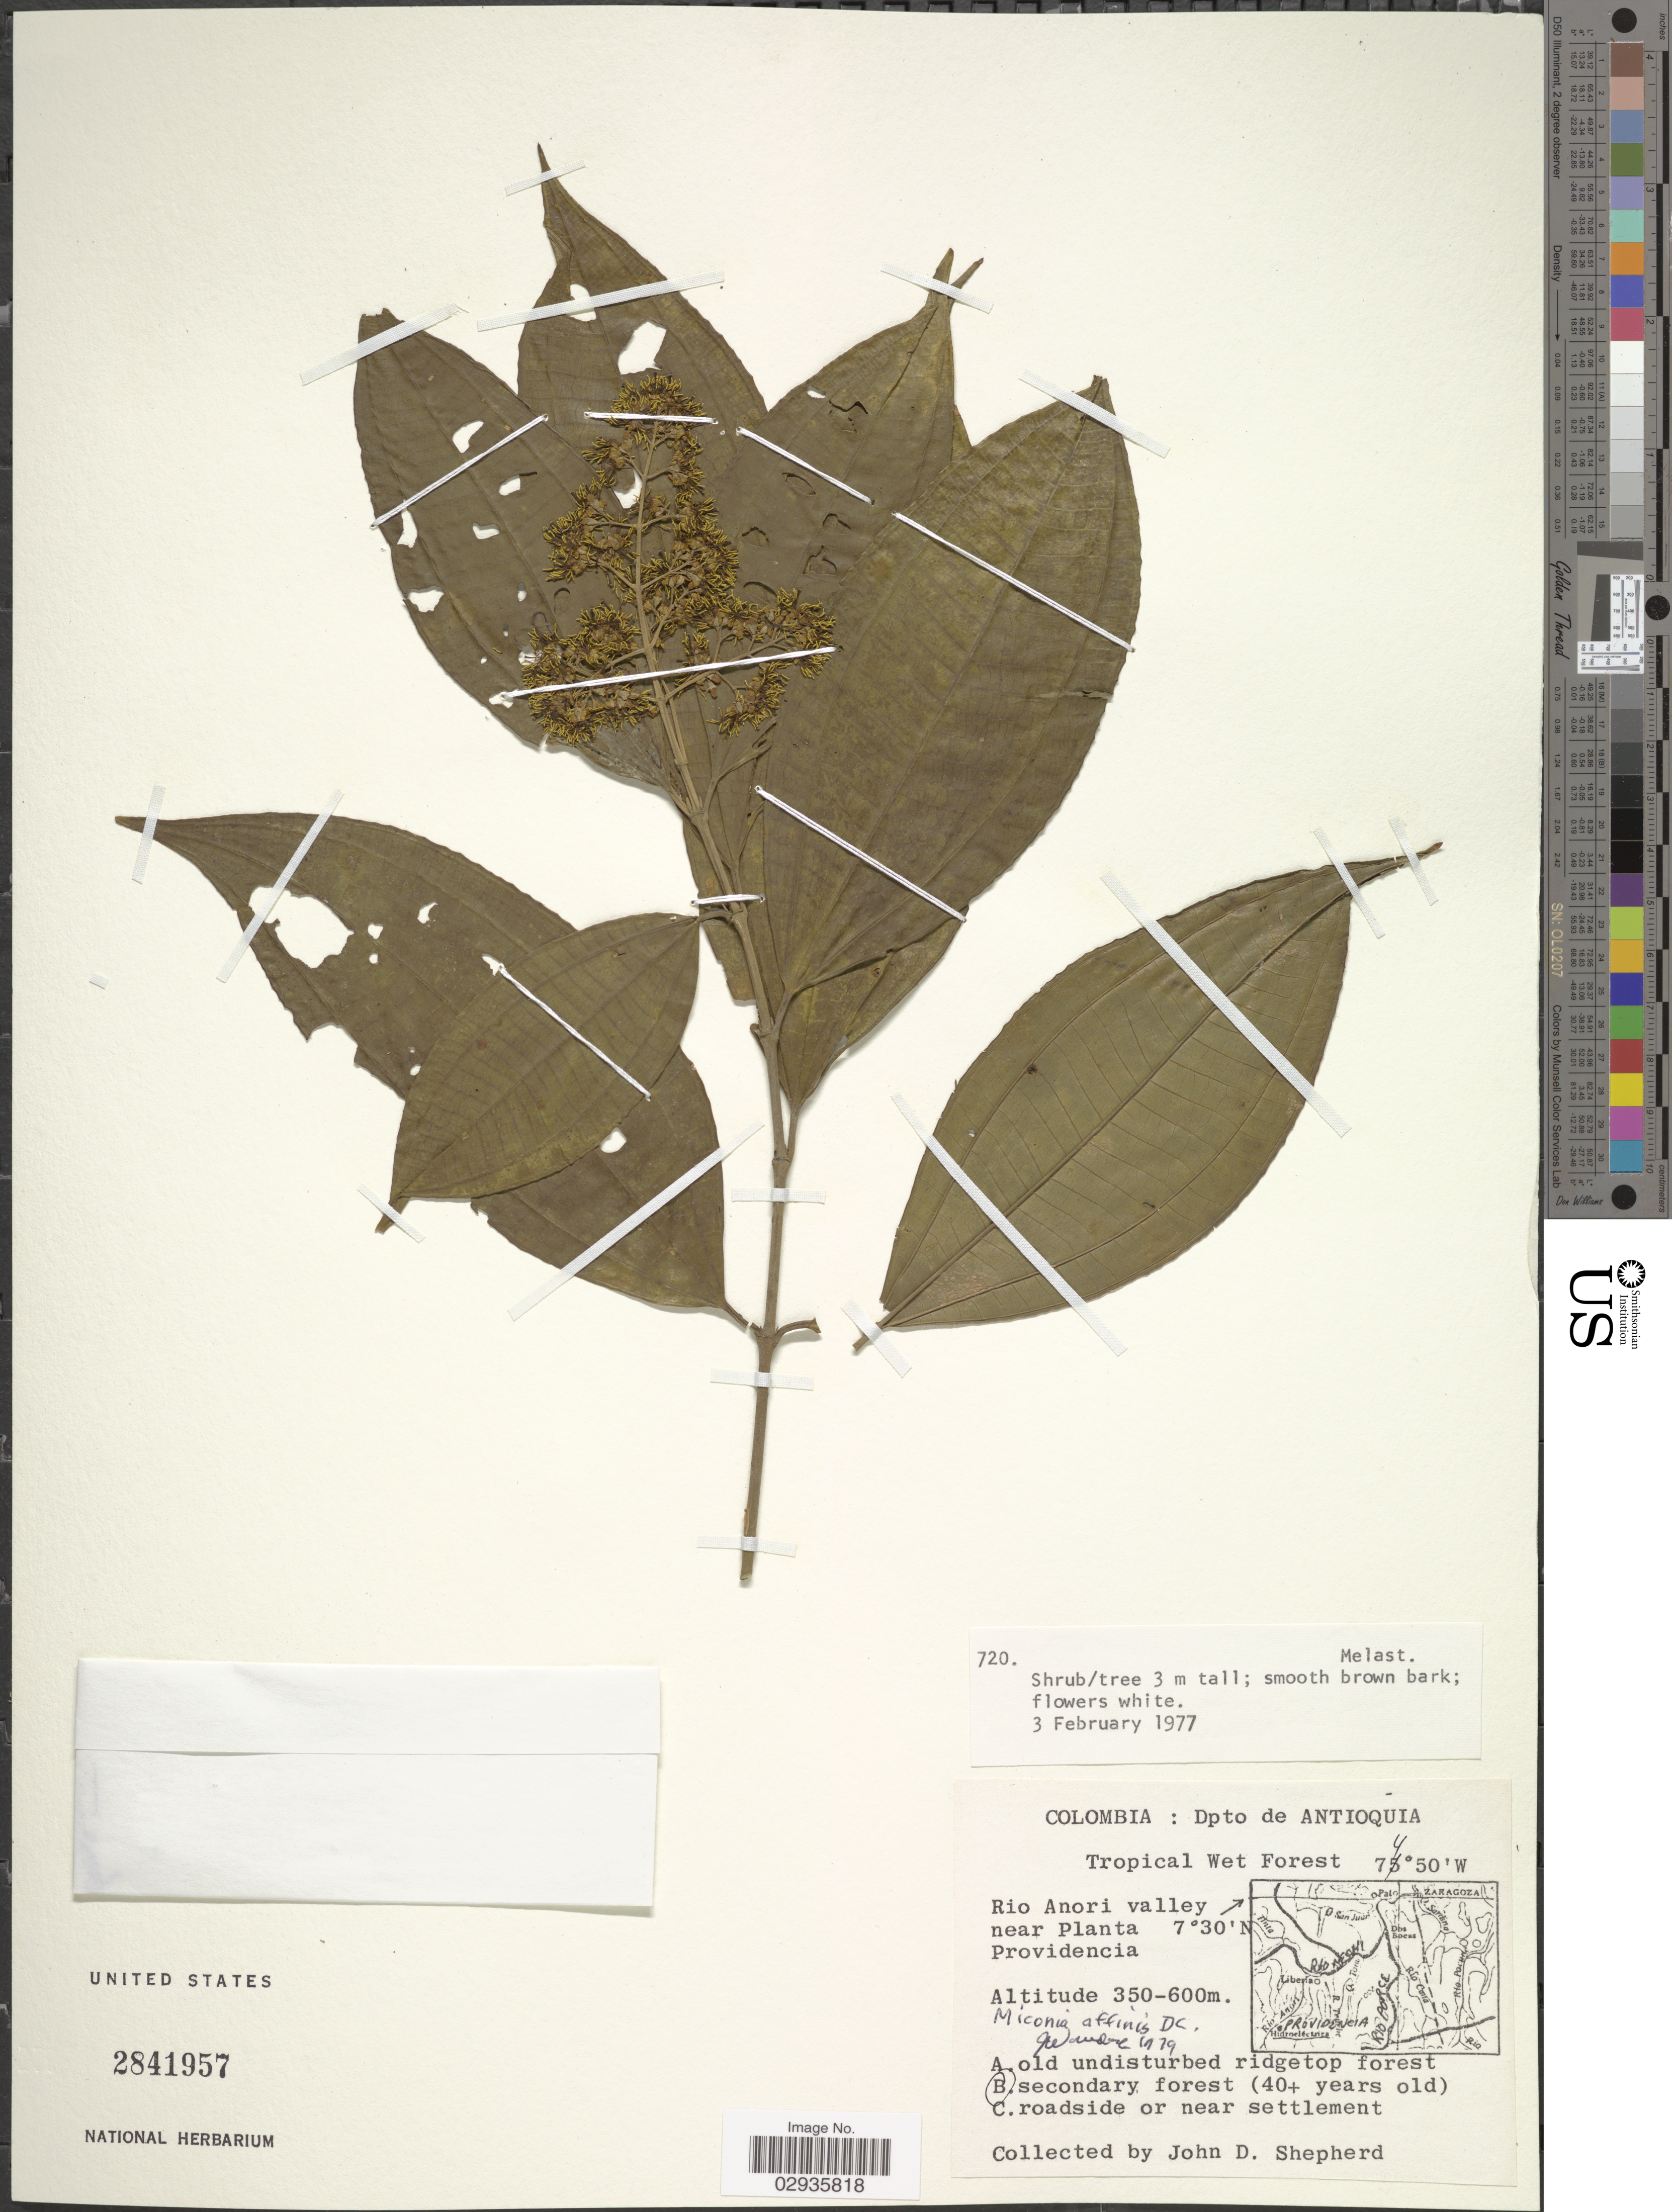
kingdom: Plantae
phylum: Tracheophyta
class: Magnoliopsida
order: Myrtales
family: Melastomataceae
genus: Miconia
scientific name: Miconia affinis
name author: DC.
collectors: J. D. Shepherd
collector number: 720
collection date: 1977-02-03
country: Colombia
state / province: Antioquia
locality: Rio Anori Valley near Planta Providencia.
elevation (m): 350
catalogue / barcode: US 2841957